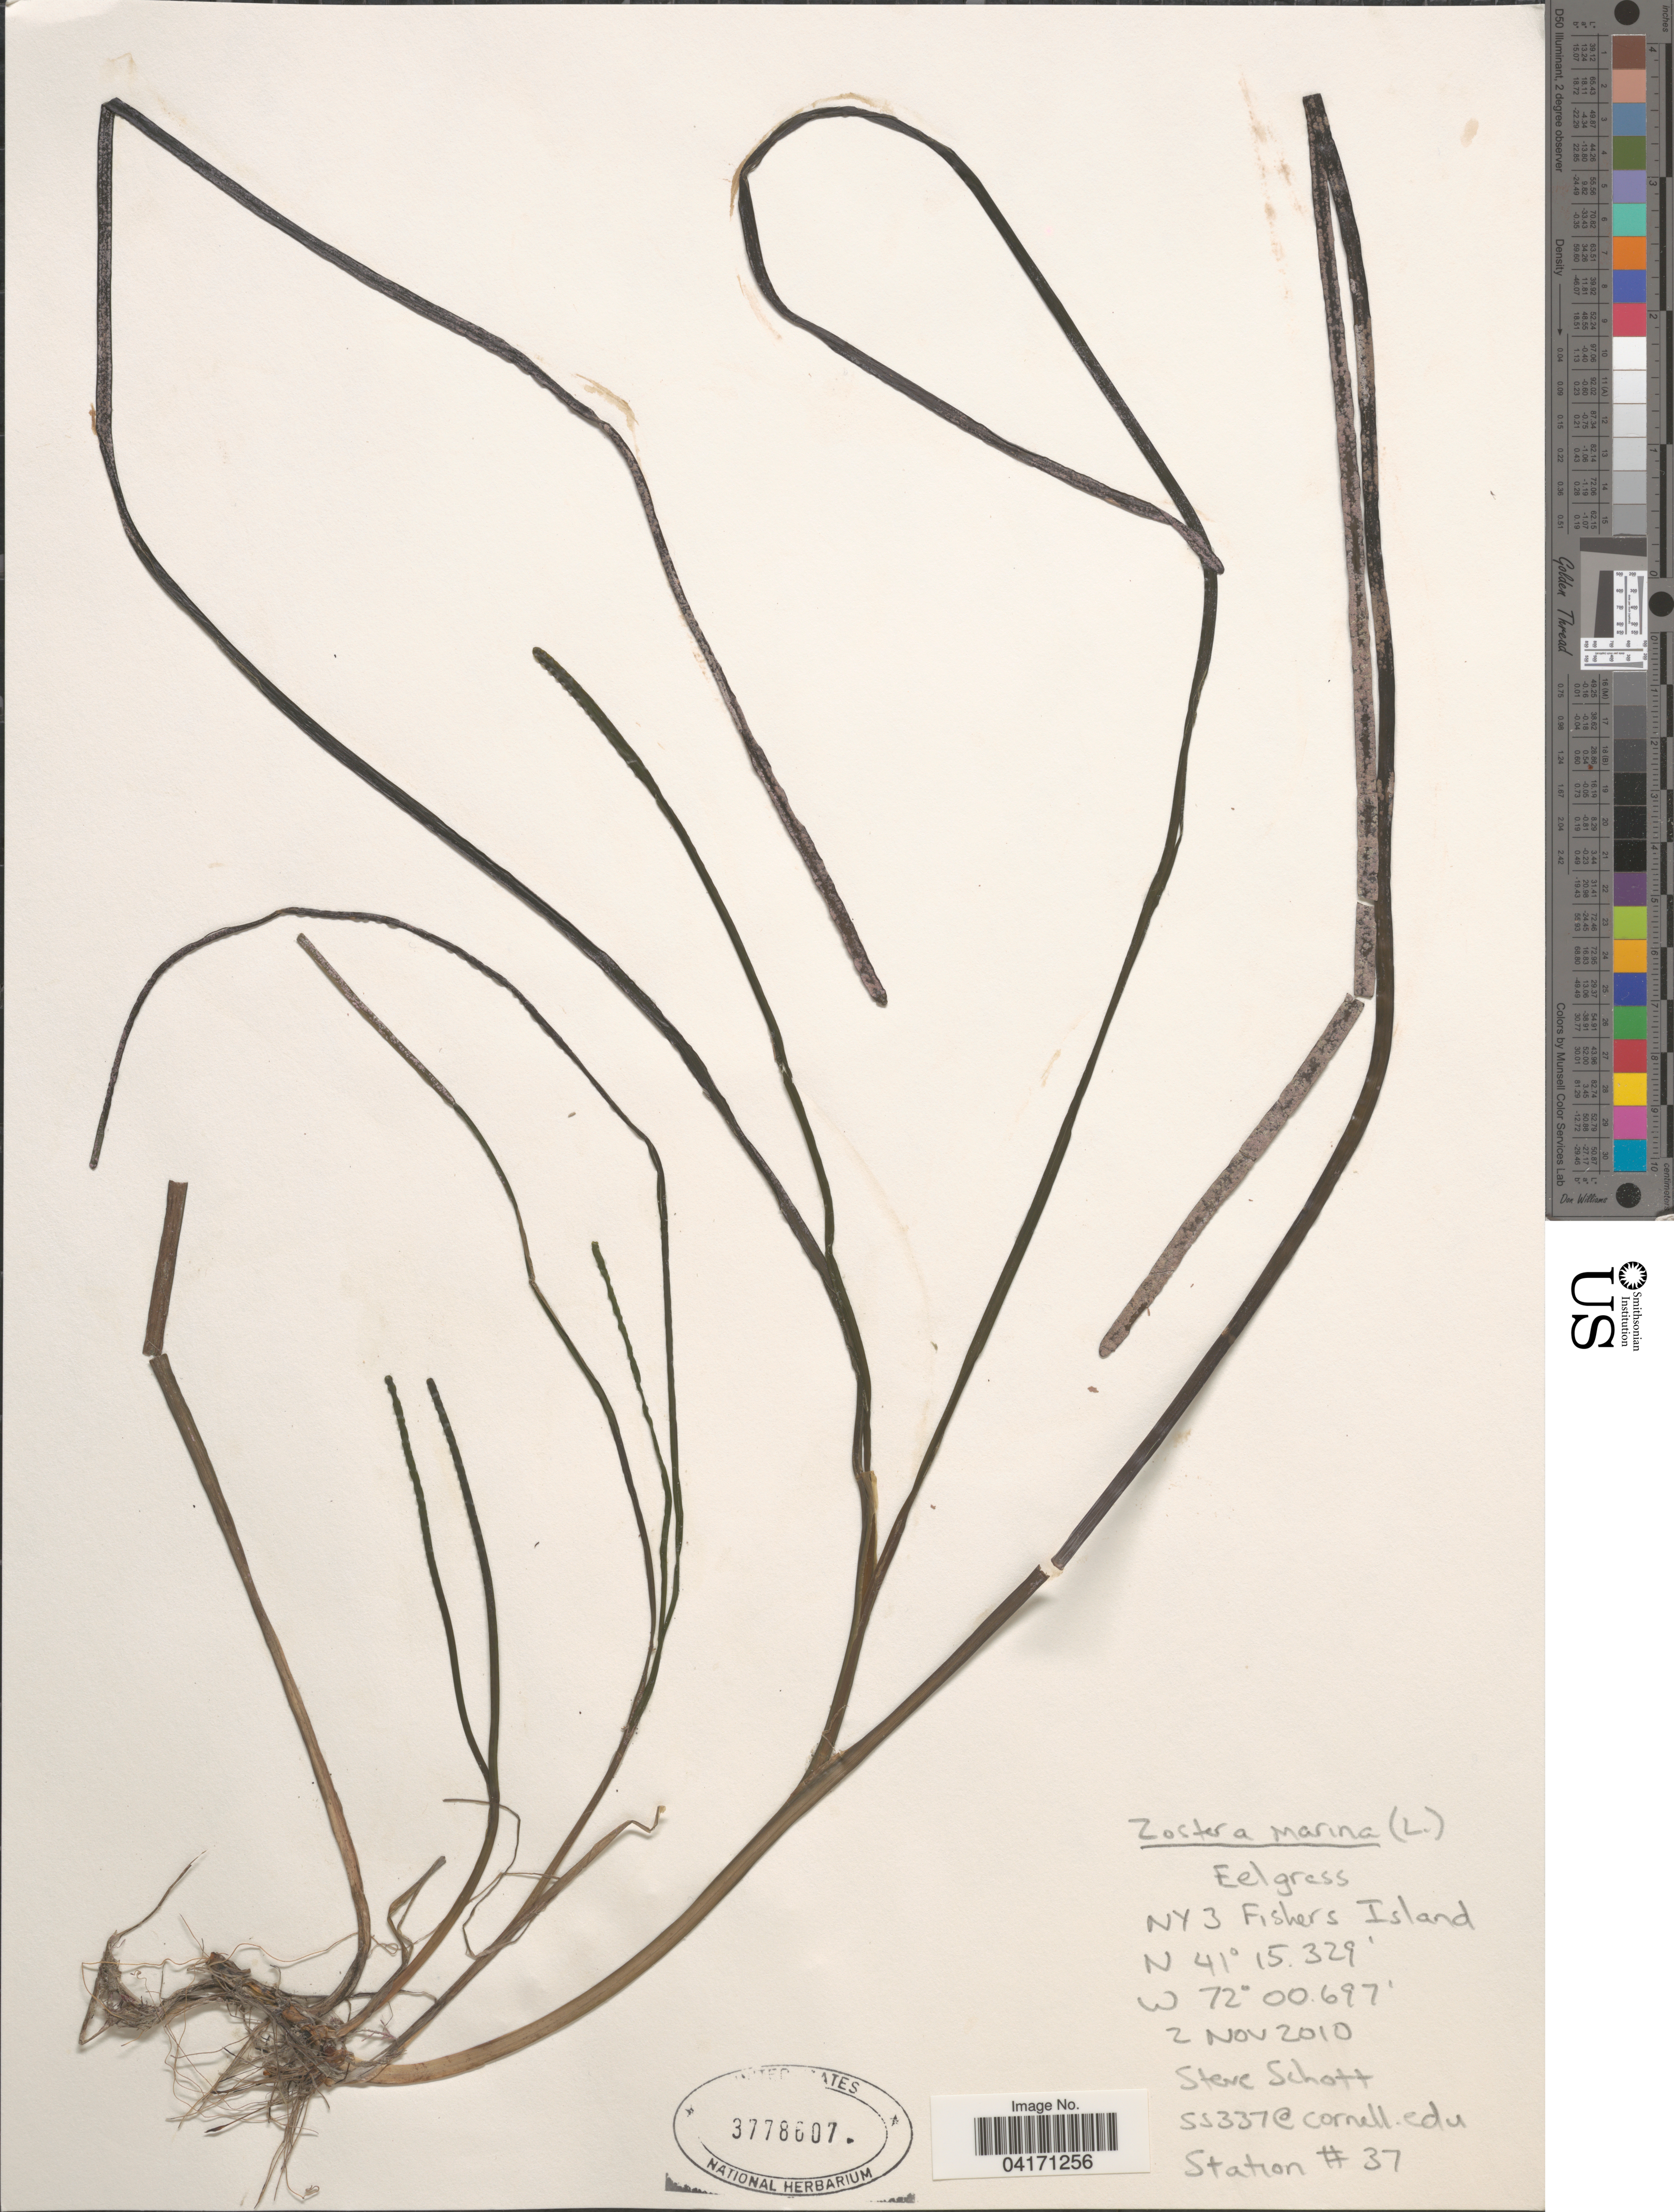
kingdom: Plantae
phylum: Tracheophyta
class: Liliopsida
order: Alismatales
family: Zosteraceae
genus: Zostera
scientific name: Zostera marina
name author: L.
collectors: S. Schott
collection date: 2010-11-02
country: United States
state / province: New York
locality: NY 3 Fishers Island. Station #37.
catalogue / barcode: US 3778607